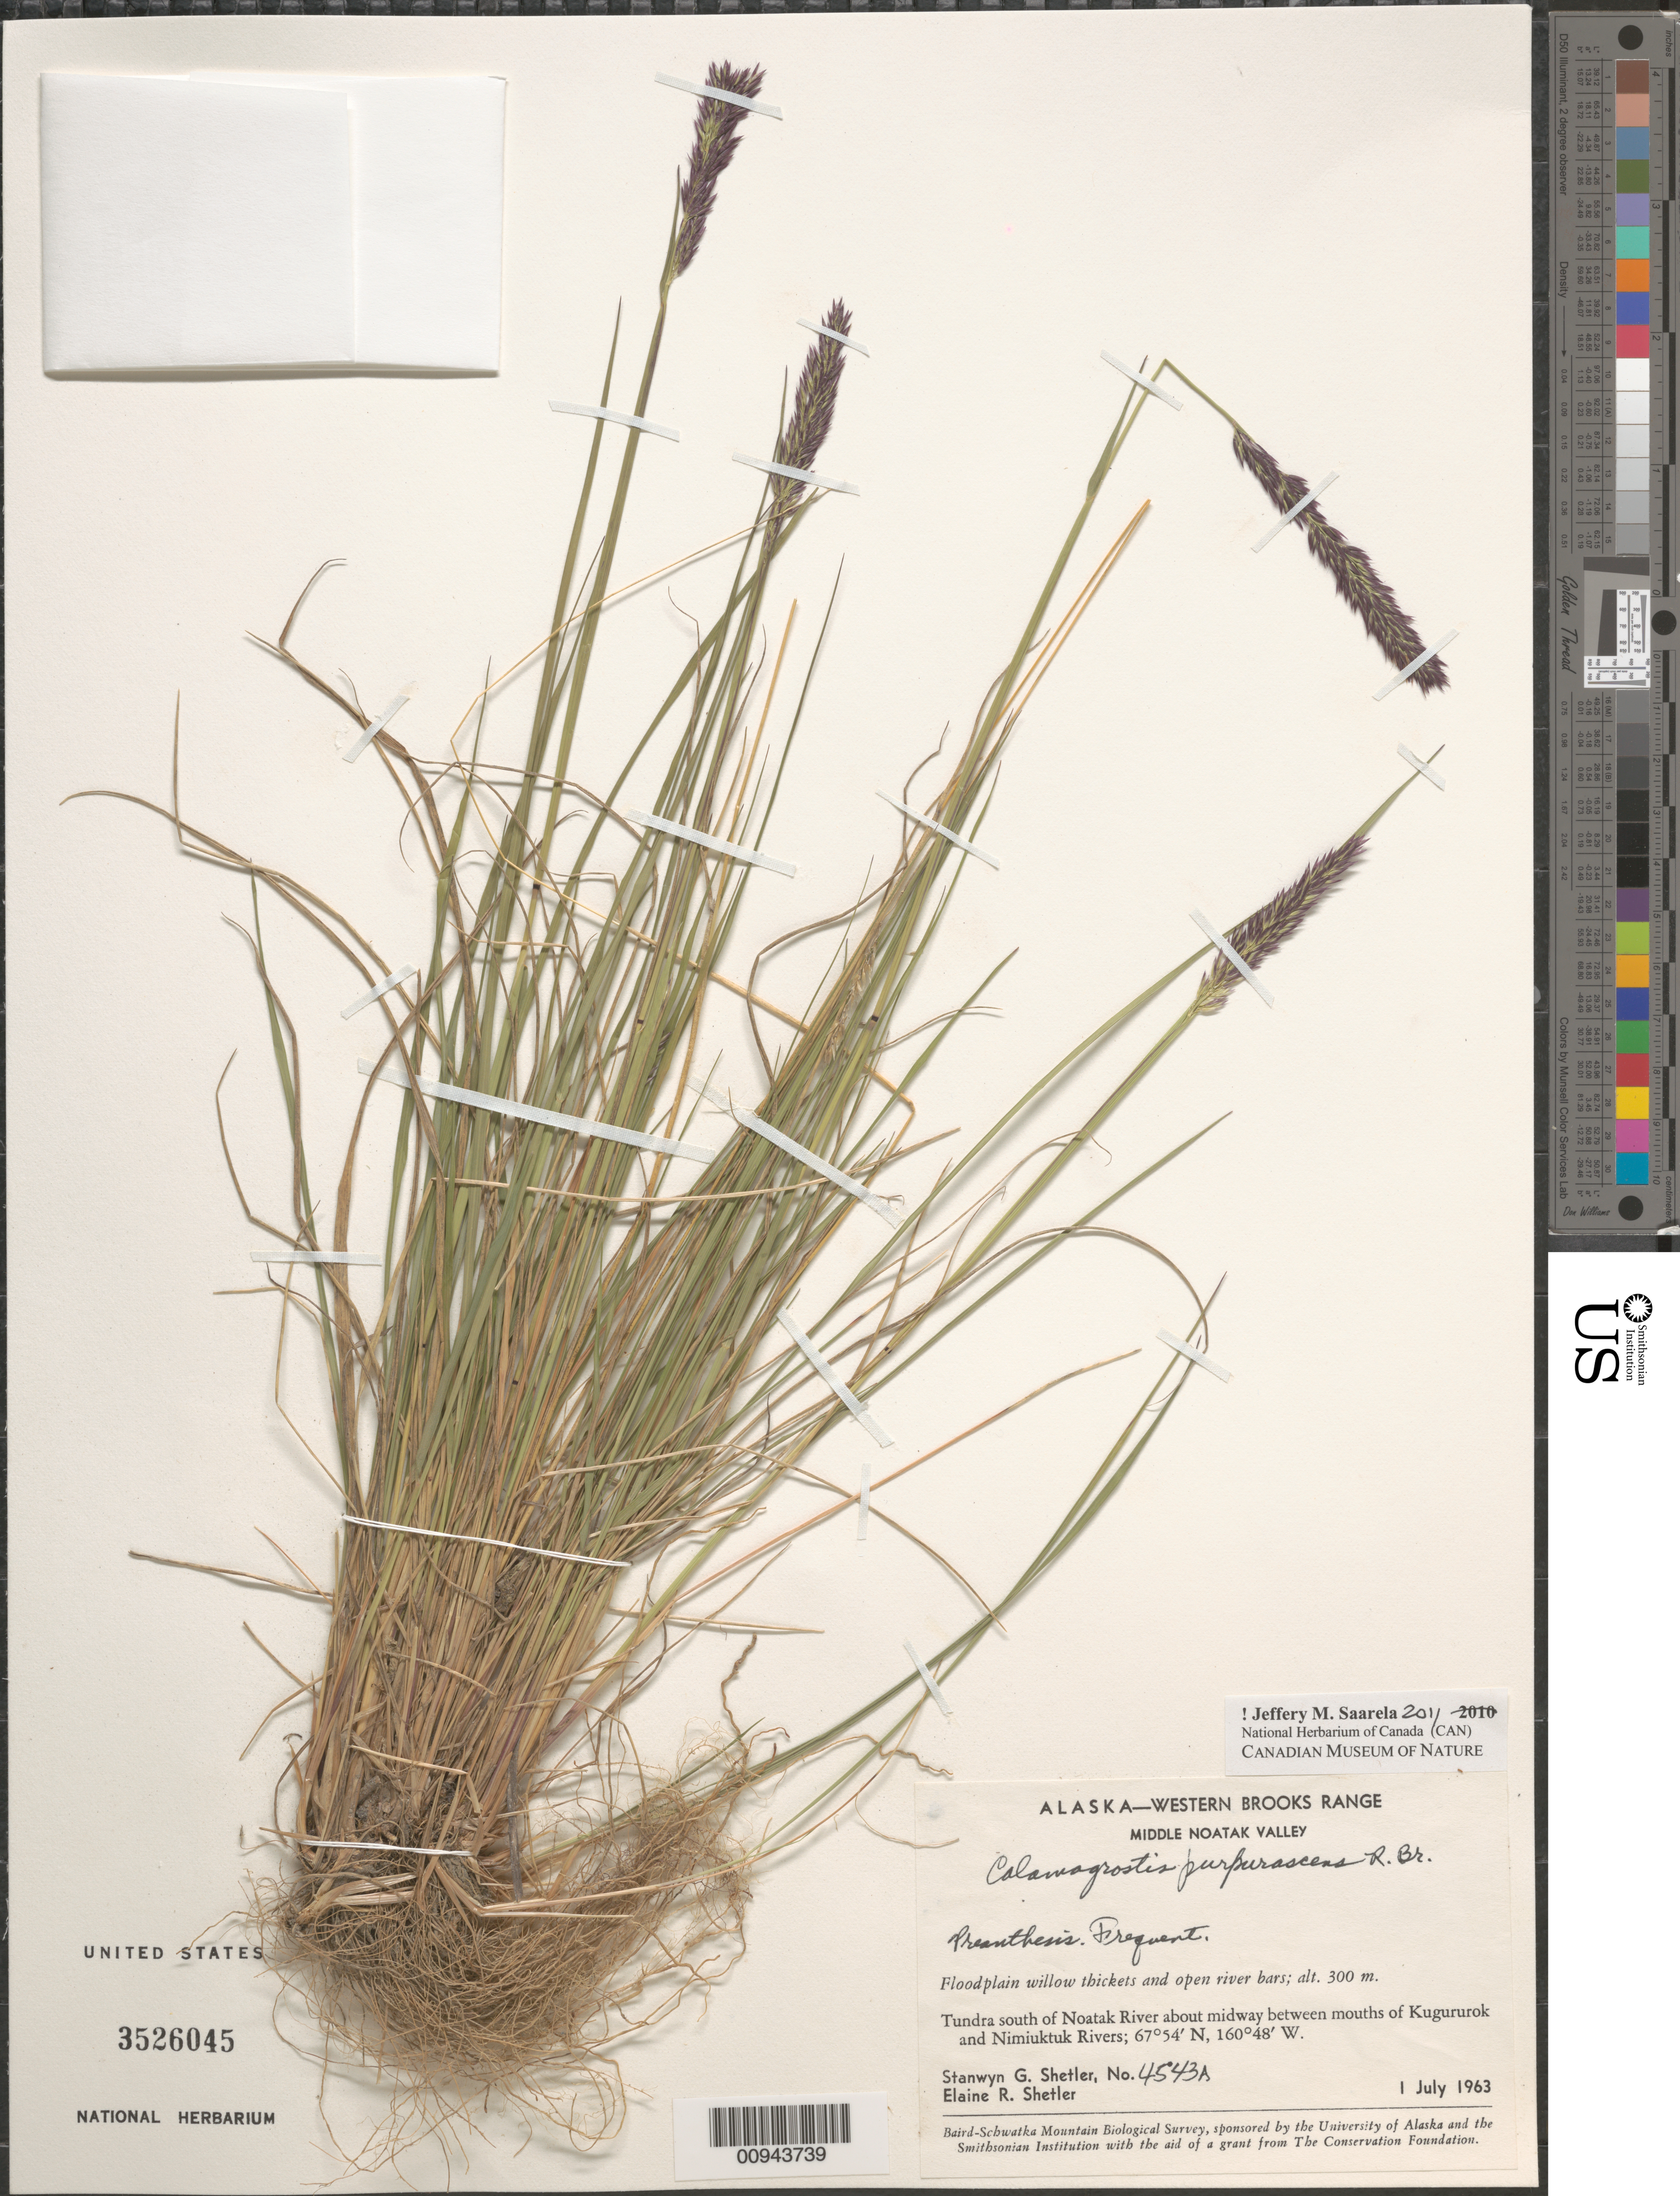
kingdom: Plantae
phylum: Tracheophyta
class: Liliopsida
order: Poales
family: Poaceae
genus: Calamagrostis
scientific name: Calamagrostis purpurascens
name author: R. Br.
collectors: S. Shetler & E. R. Shetler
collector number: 4543A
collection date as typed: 01 Jul 1963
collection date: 1963-07-01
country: United States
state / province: Alaska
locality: S of Noatak River about midway between mouths of Kugururok and Nimiuktuk Rivers. Western Brooks Range, Middle Noatak Valley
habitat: Tundra. Floodplain willow thickets and open river bars.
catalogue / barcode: US 3526045